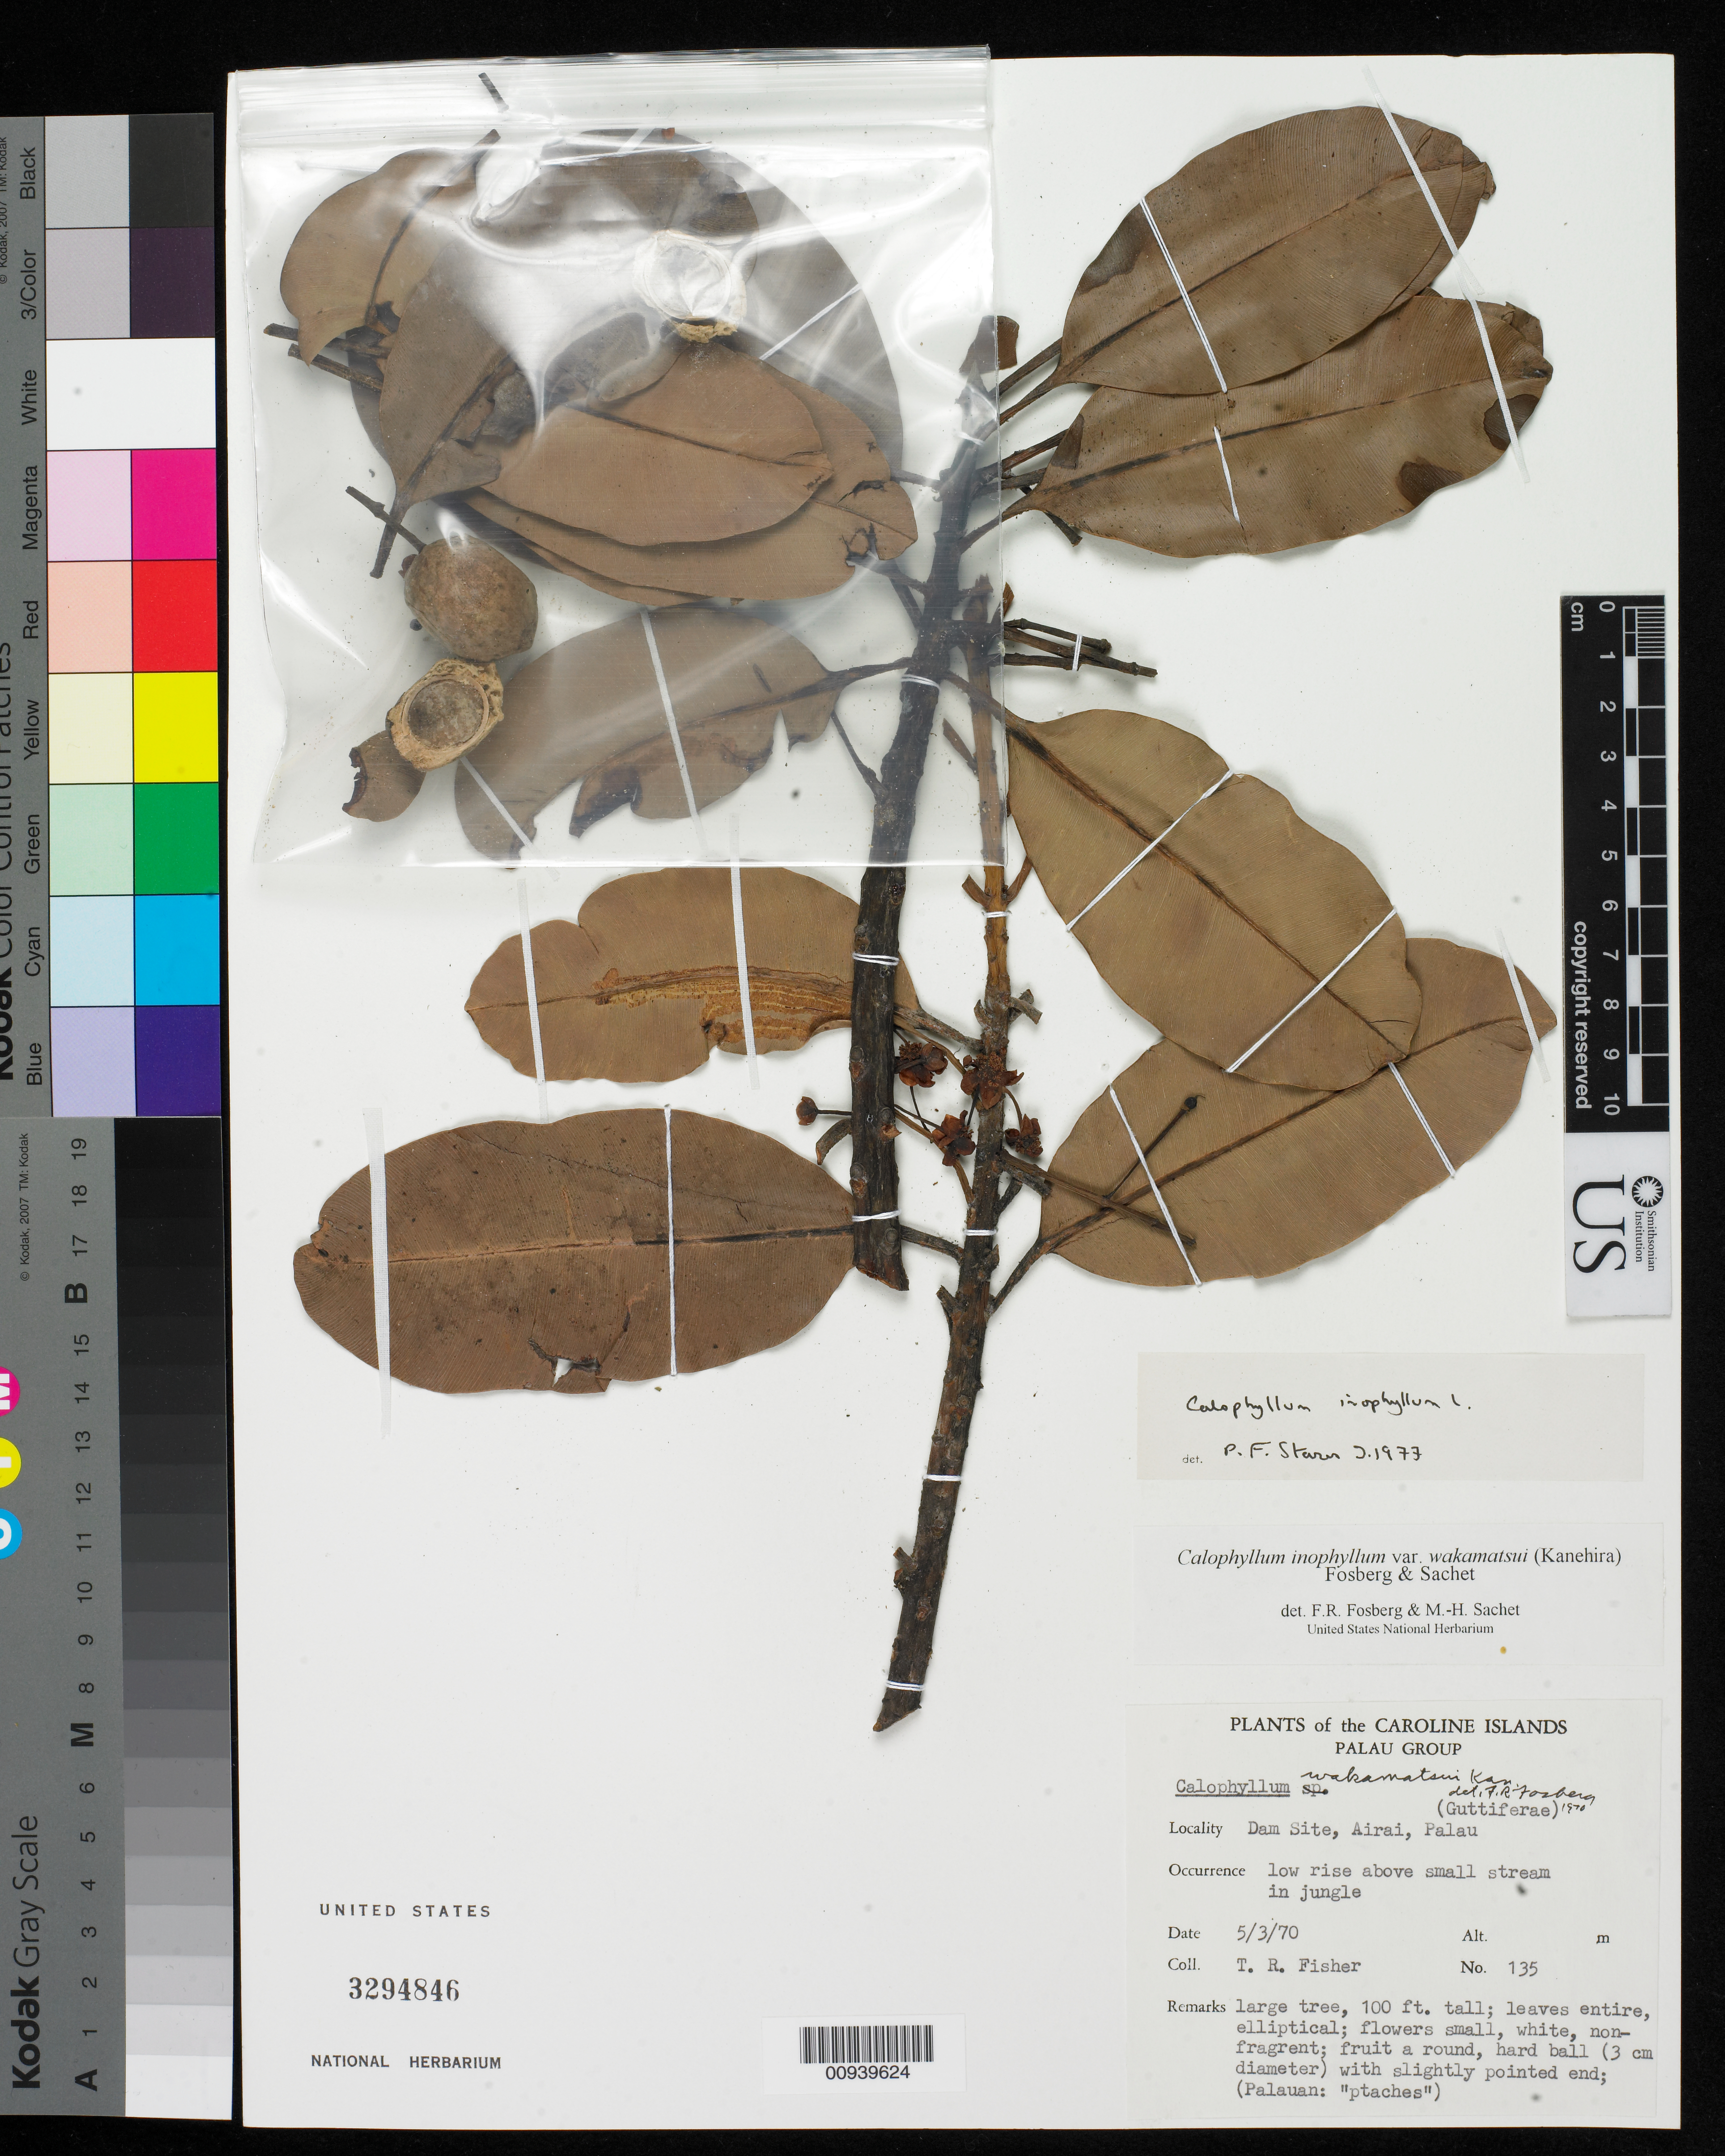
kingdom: Plantae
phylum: Tracheophyta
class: Magnoliopsida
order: Malpighiales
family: Calophyllaceae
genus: Calophyllum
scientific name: Calophyllum inophyllum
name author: L.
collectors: T. R. Fisher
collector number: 135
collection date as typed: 05 Mar 1970 or 03 May 1970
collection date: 1970-03-05 or 1970-05-03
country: Palau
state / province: Airai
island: Babeldaob [Babelthuap]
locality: Airai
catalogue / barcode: US 3294846